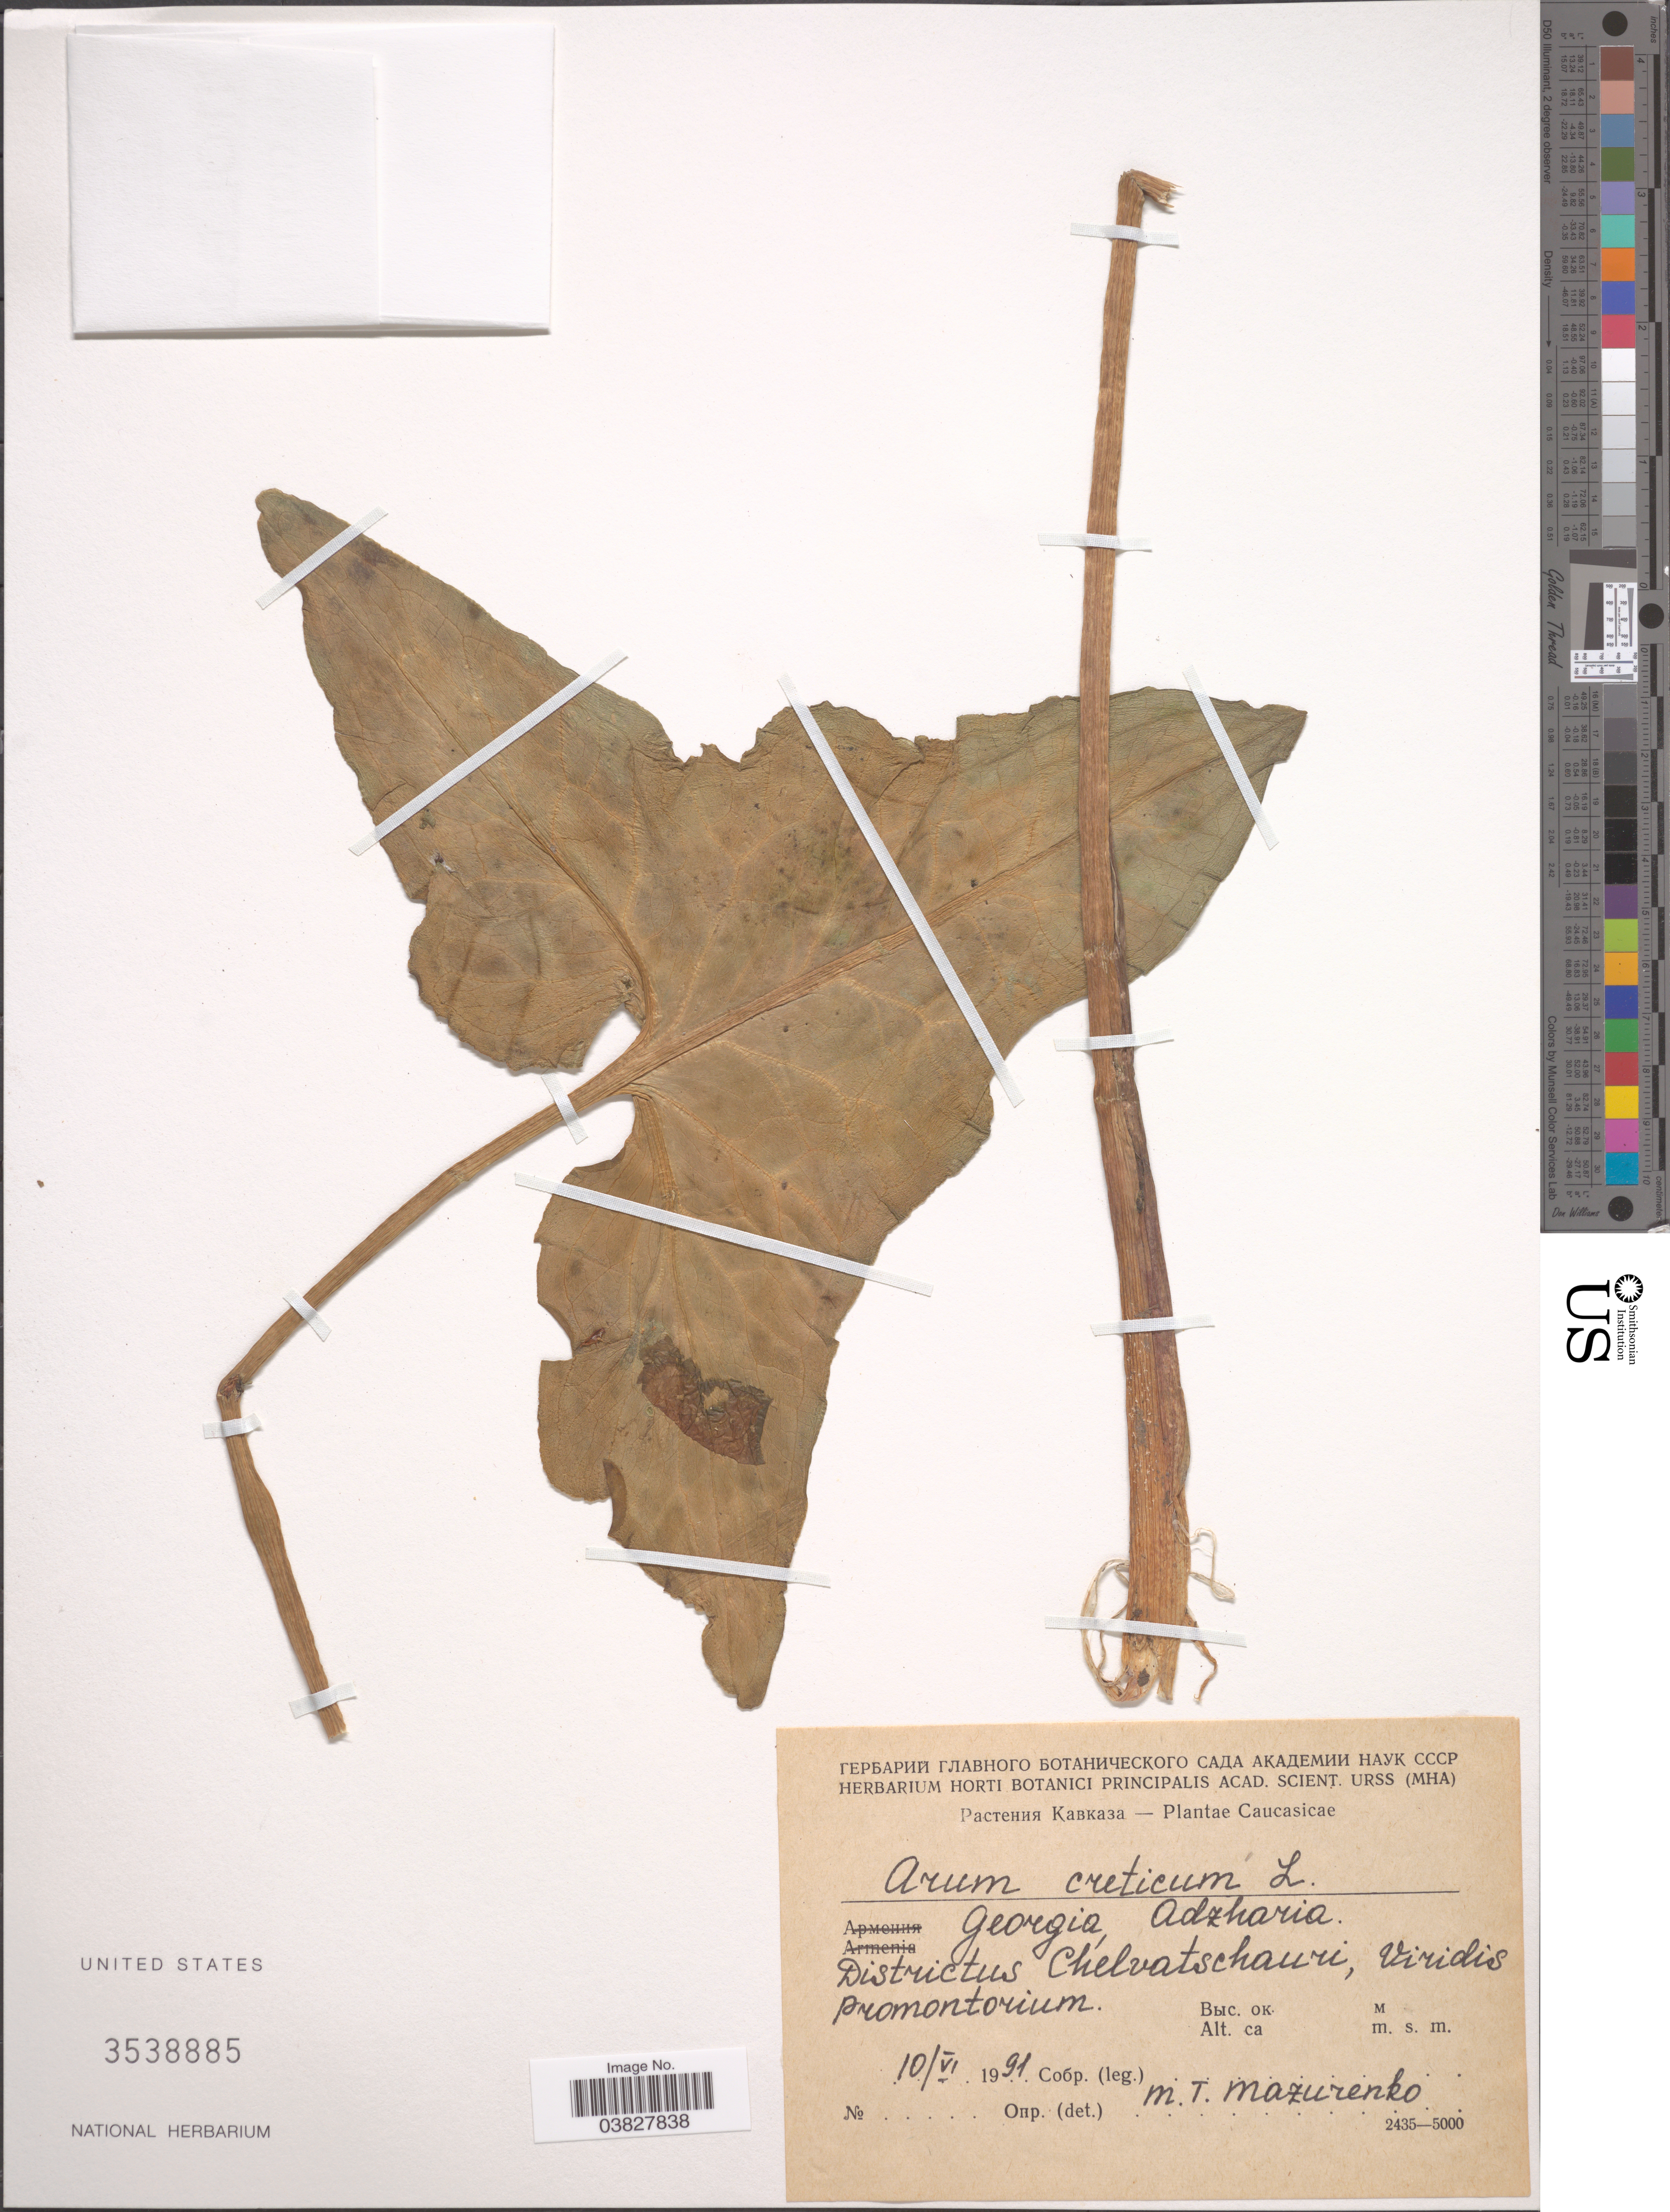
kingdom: Plantae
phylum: Tracheophyta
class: Liliopsida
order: Alismatales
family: Araceae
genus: Arum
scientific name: Arum creticum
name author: Boiss. & Heldr.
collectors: M. Mazurenko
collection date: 1991-06-10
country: Georgia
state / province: Adzharia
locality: Caucasicae. Districtus Chelvatschauri, Viridis Promontorium..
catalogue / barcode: US 3538885